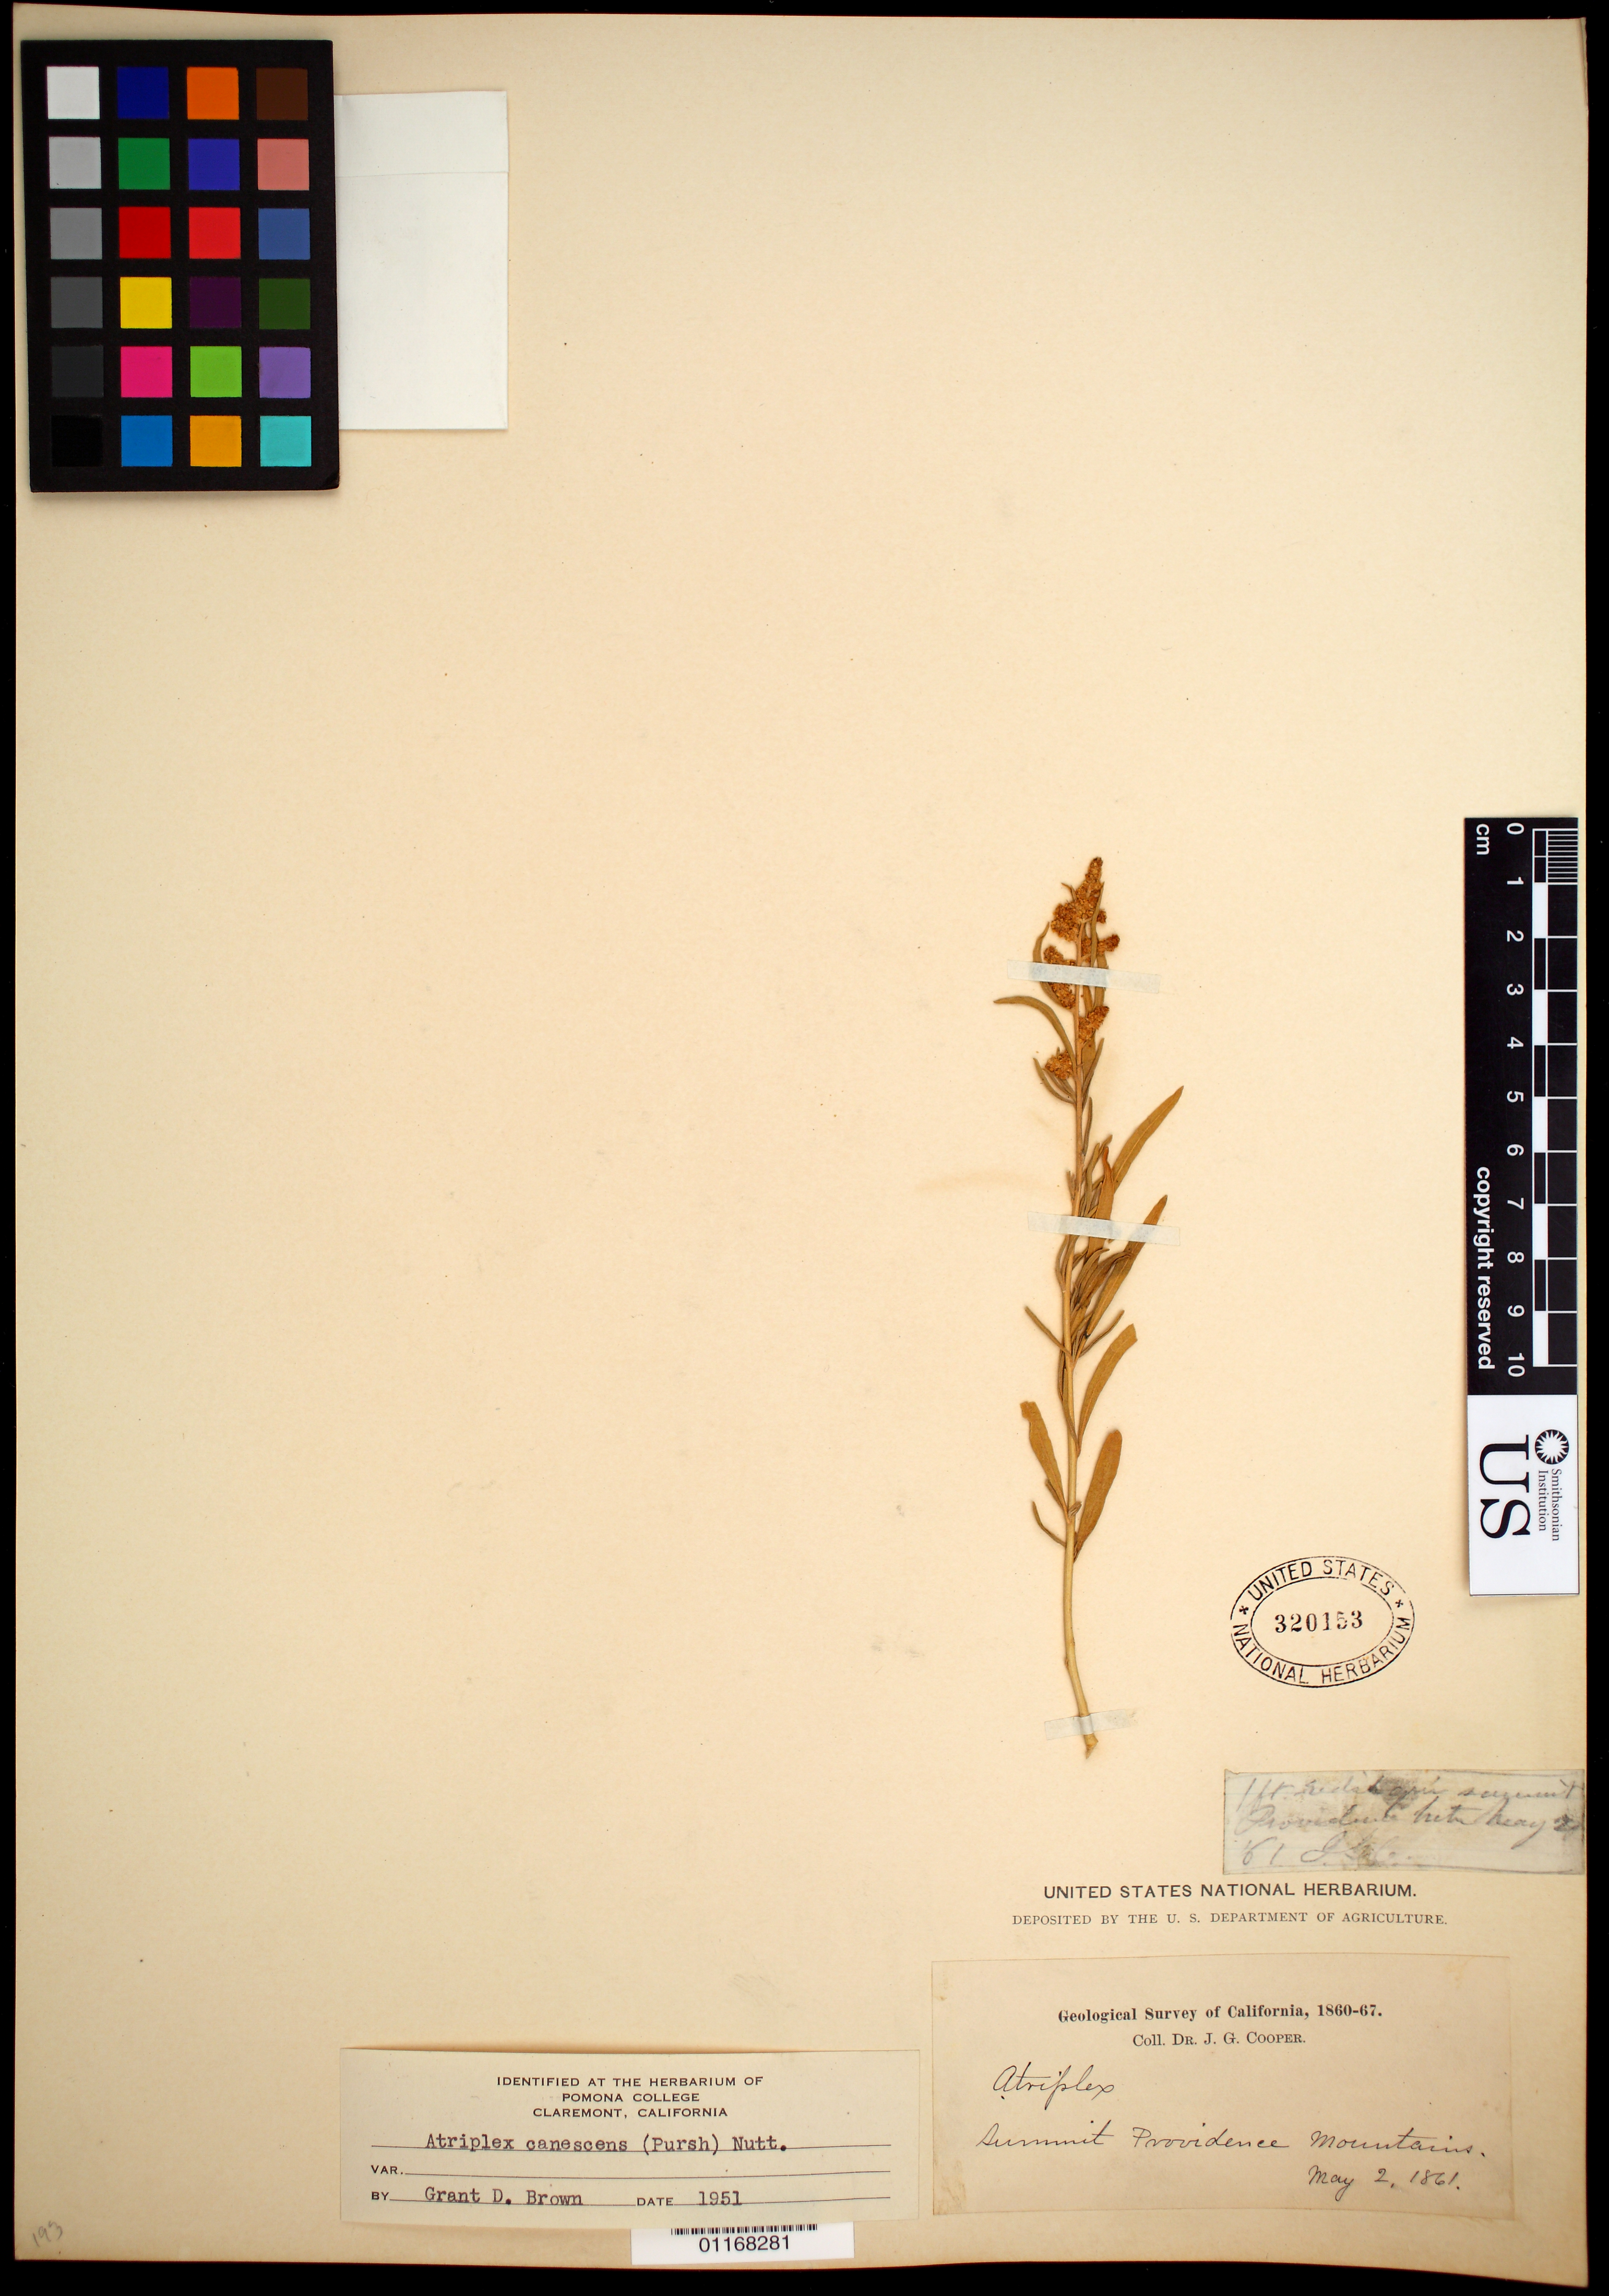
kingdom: Plantae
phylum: Tracheophyta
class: Magnoliopsida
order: Caryophyllales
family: Amaranthaceae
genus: Atriplex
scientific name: Atriplex canescens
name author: (Pursh) Nutt.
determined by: Brown, G. D.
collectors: J. G. Cooper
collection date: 1861-05-02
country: United States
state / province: California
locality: Summit of Providence Mts.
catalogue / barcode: US 320153